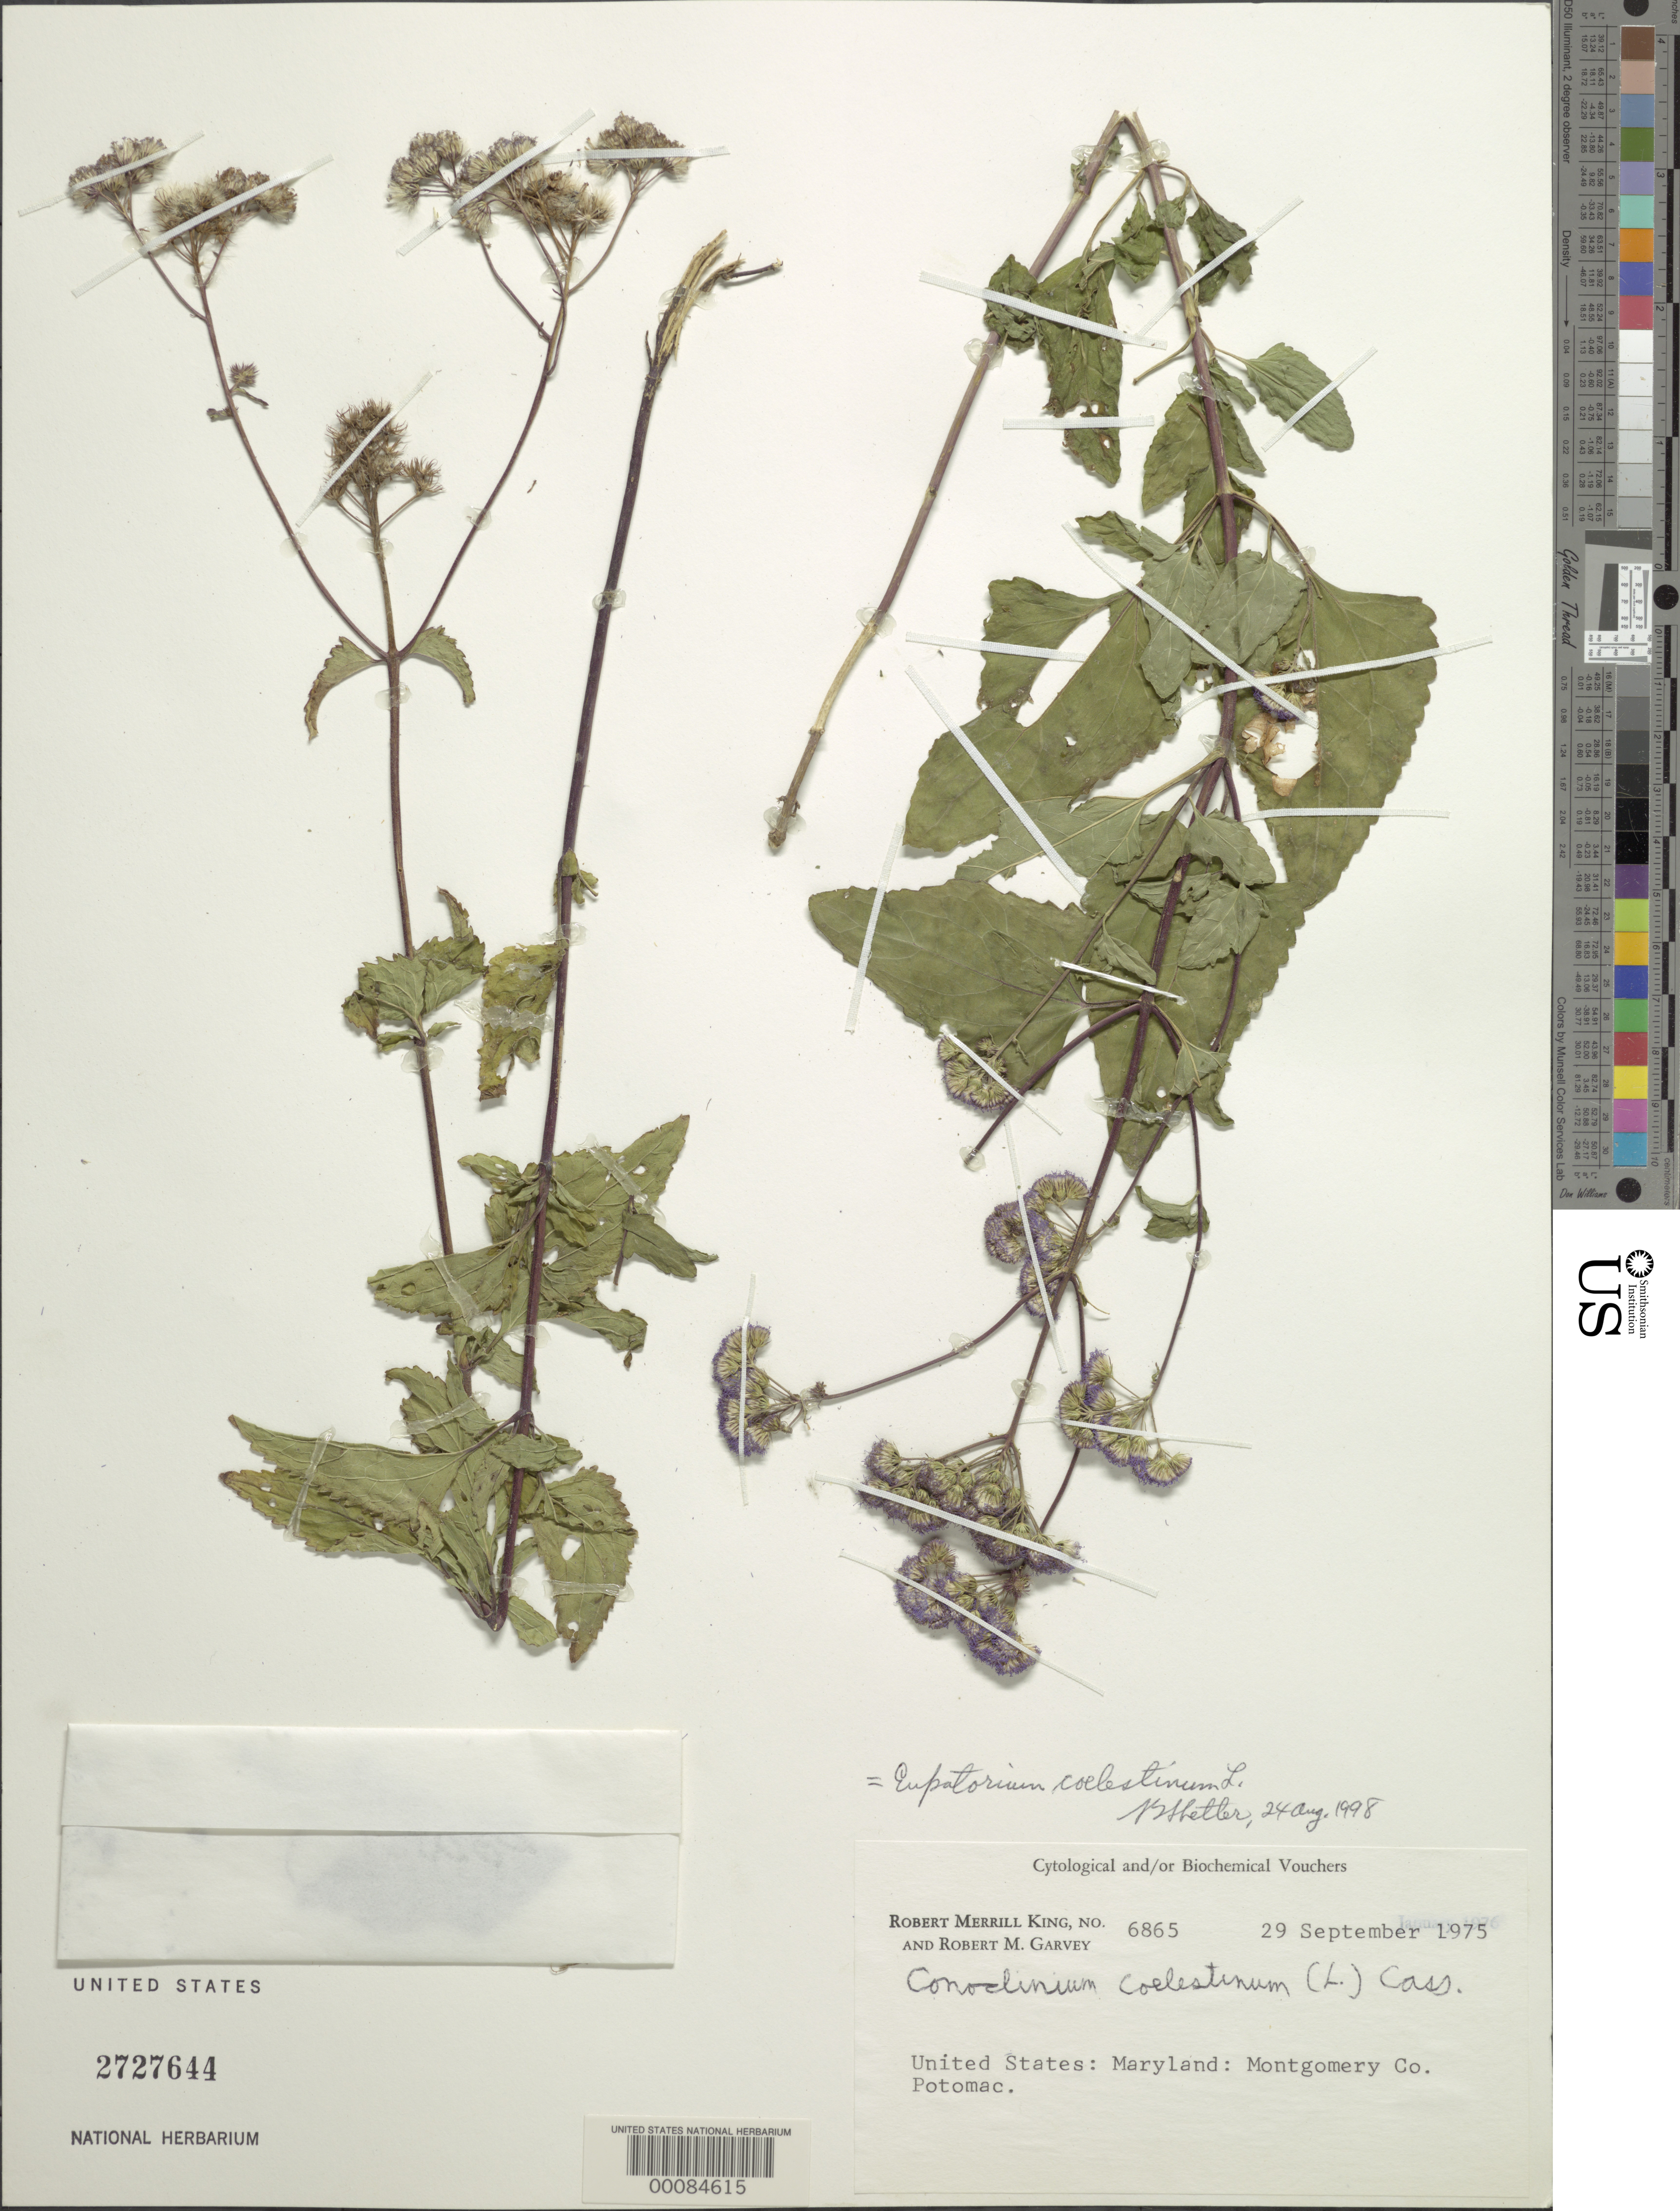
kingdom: Plantae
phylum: Tracheophyta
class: Magnoliopsida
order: Asterales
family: Asteraceae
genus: Conoclinium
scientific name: Conoclinium coelestinum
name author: (L.) DC.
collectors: R. M. King & R. Garvey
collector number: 6865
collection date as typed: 29 Sep 1975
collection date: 1975-09-29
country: United States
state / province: Maryland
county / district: Montgomery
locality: Potomac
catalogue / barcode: US 2727644